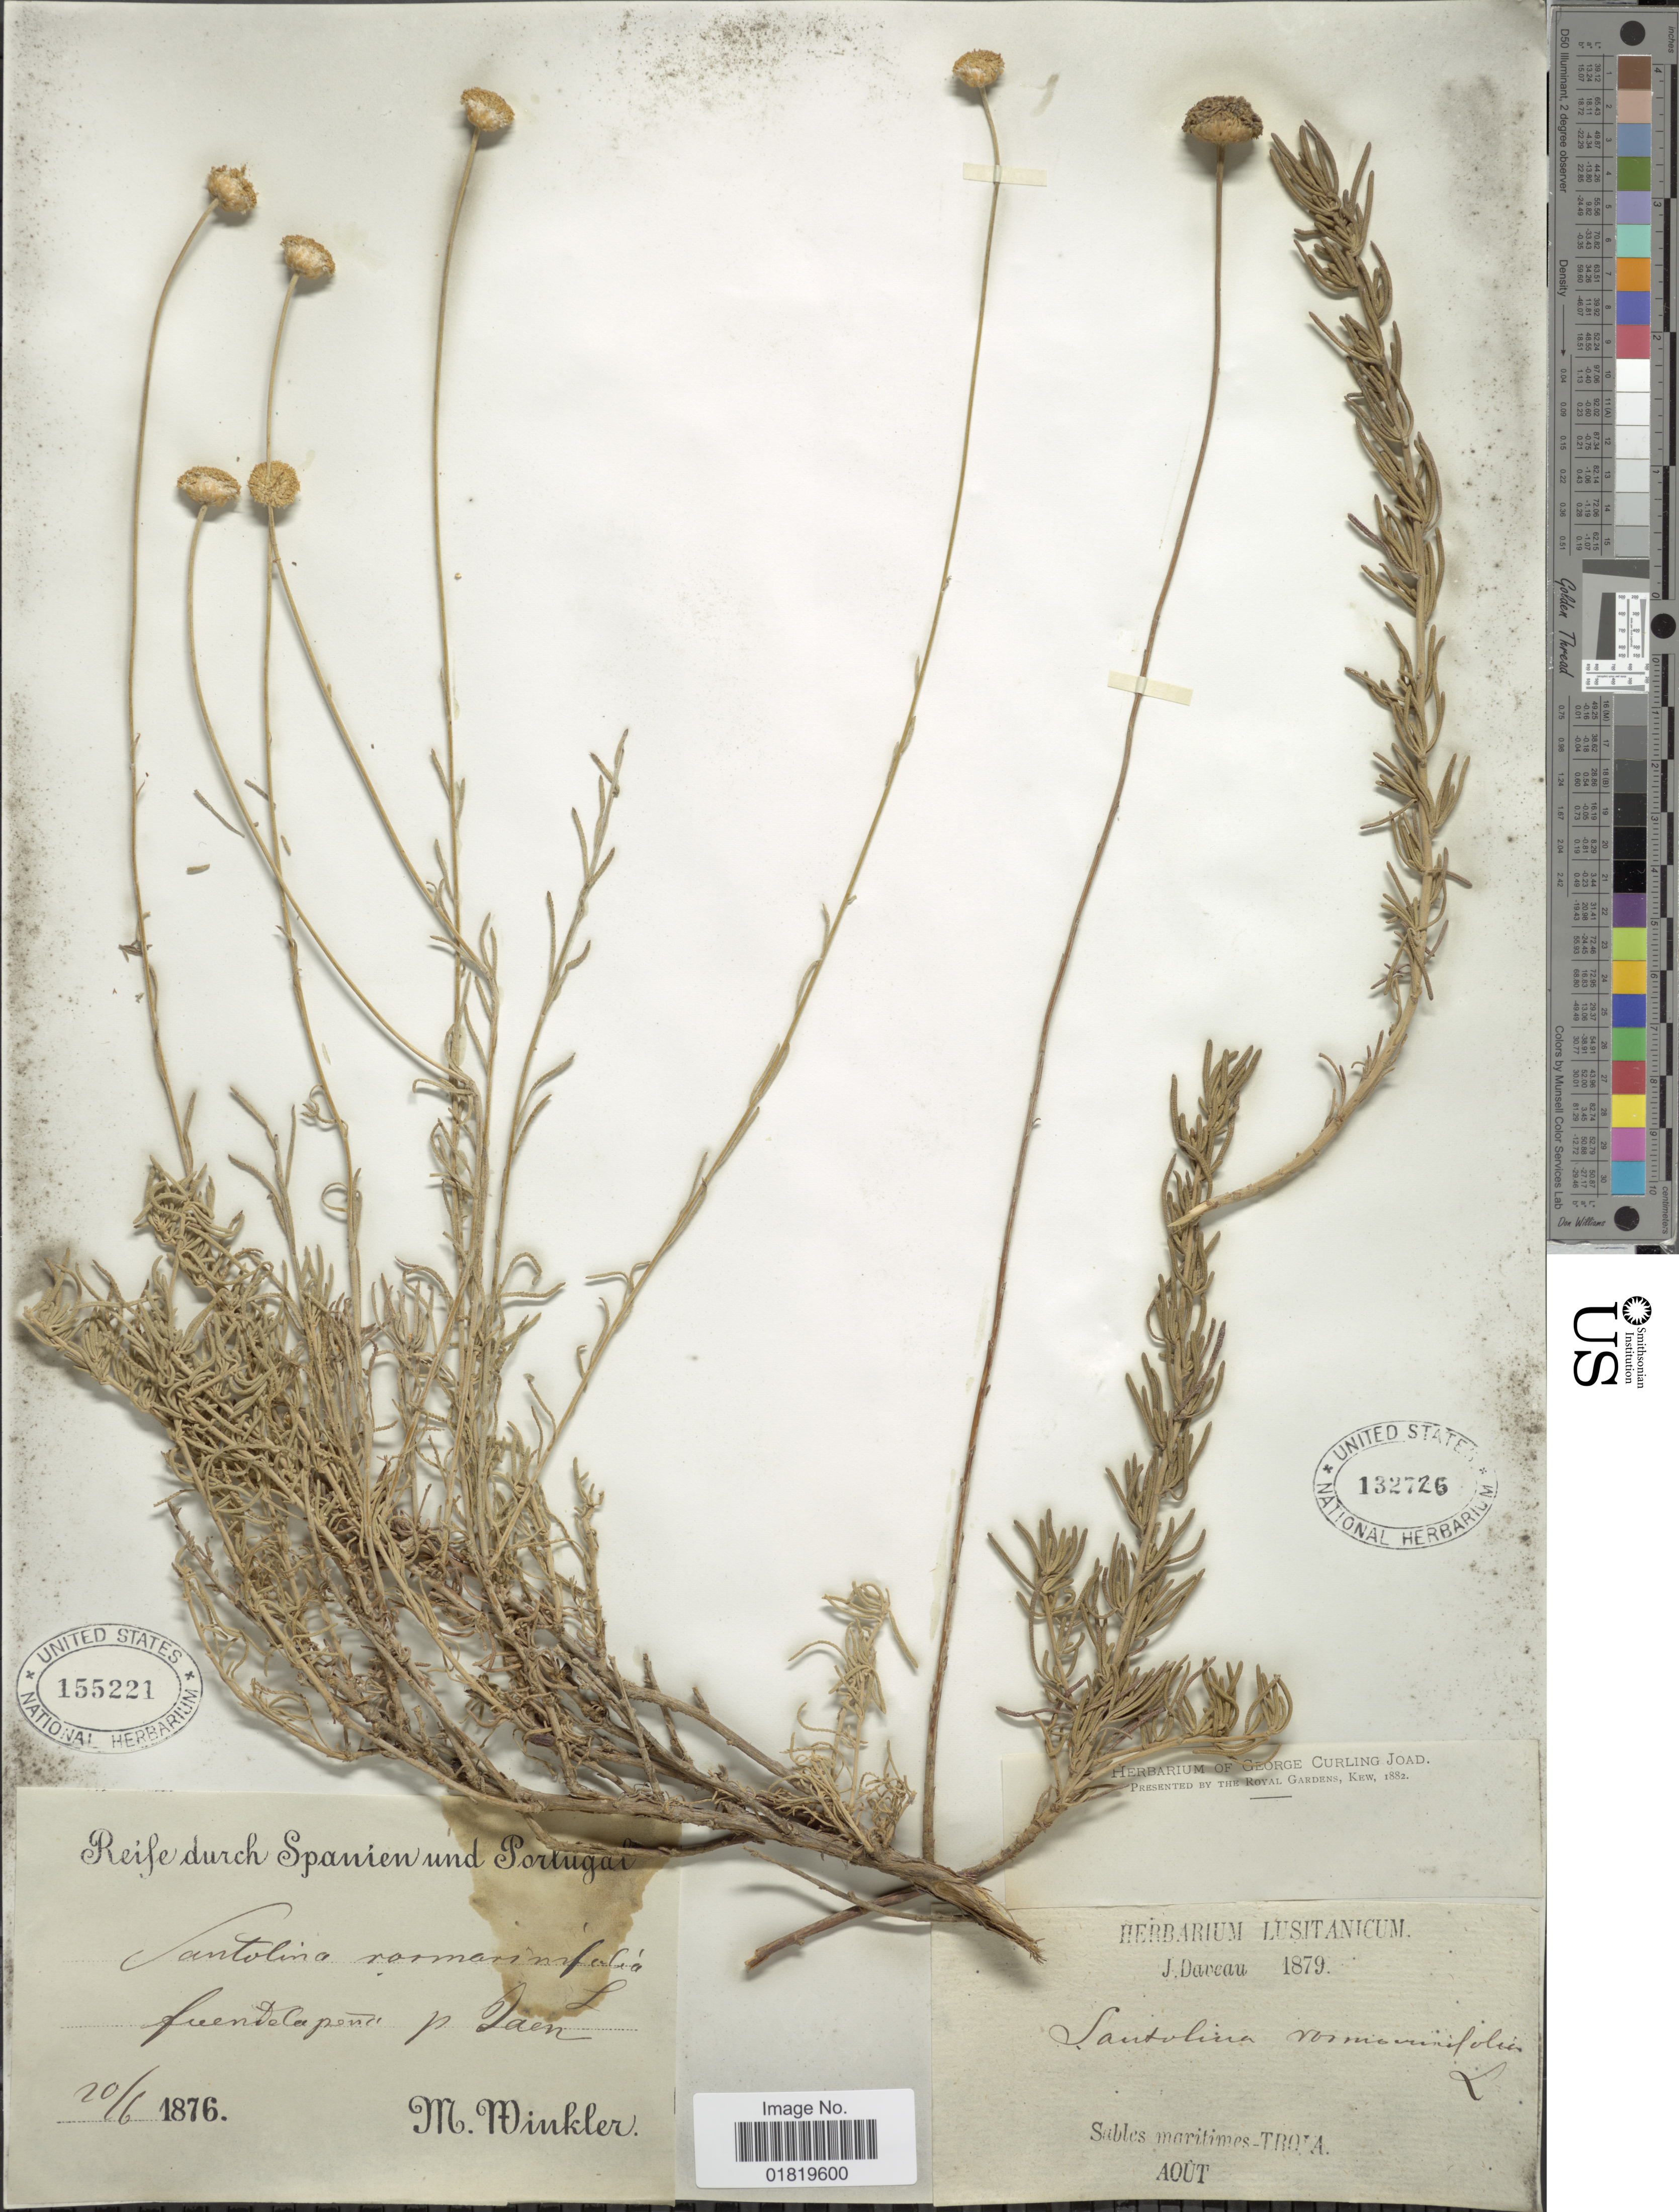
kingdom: Plantae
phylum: Tracheophyta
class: Magnoliopsida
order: Asterales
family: Asteraceae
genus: Santolina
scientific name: Santolina rosmarinifolia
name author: L.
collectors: J. Daveau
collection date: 1879-08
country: Portugal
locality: Sables maritimes - Tróia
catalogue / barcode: US 132726-2